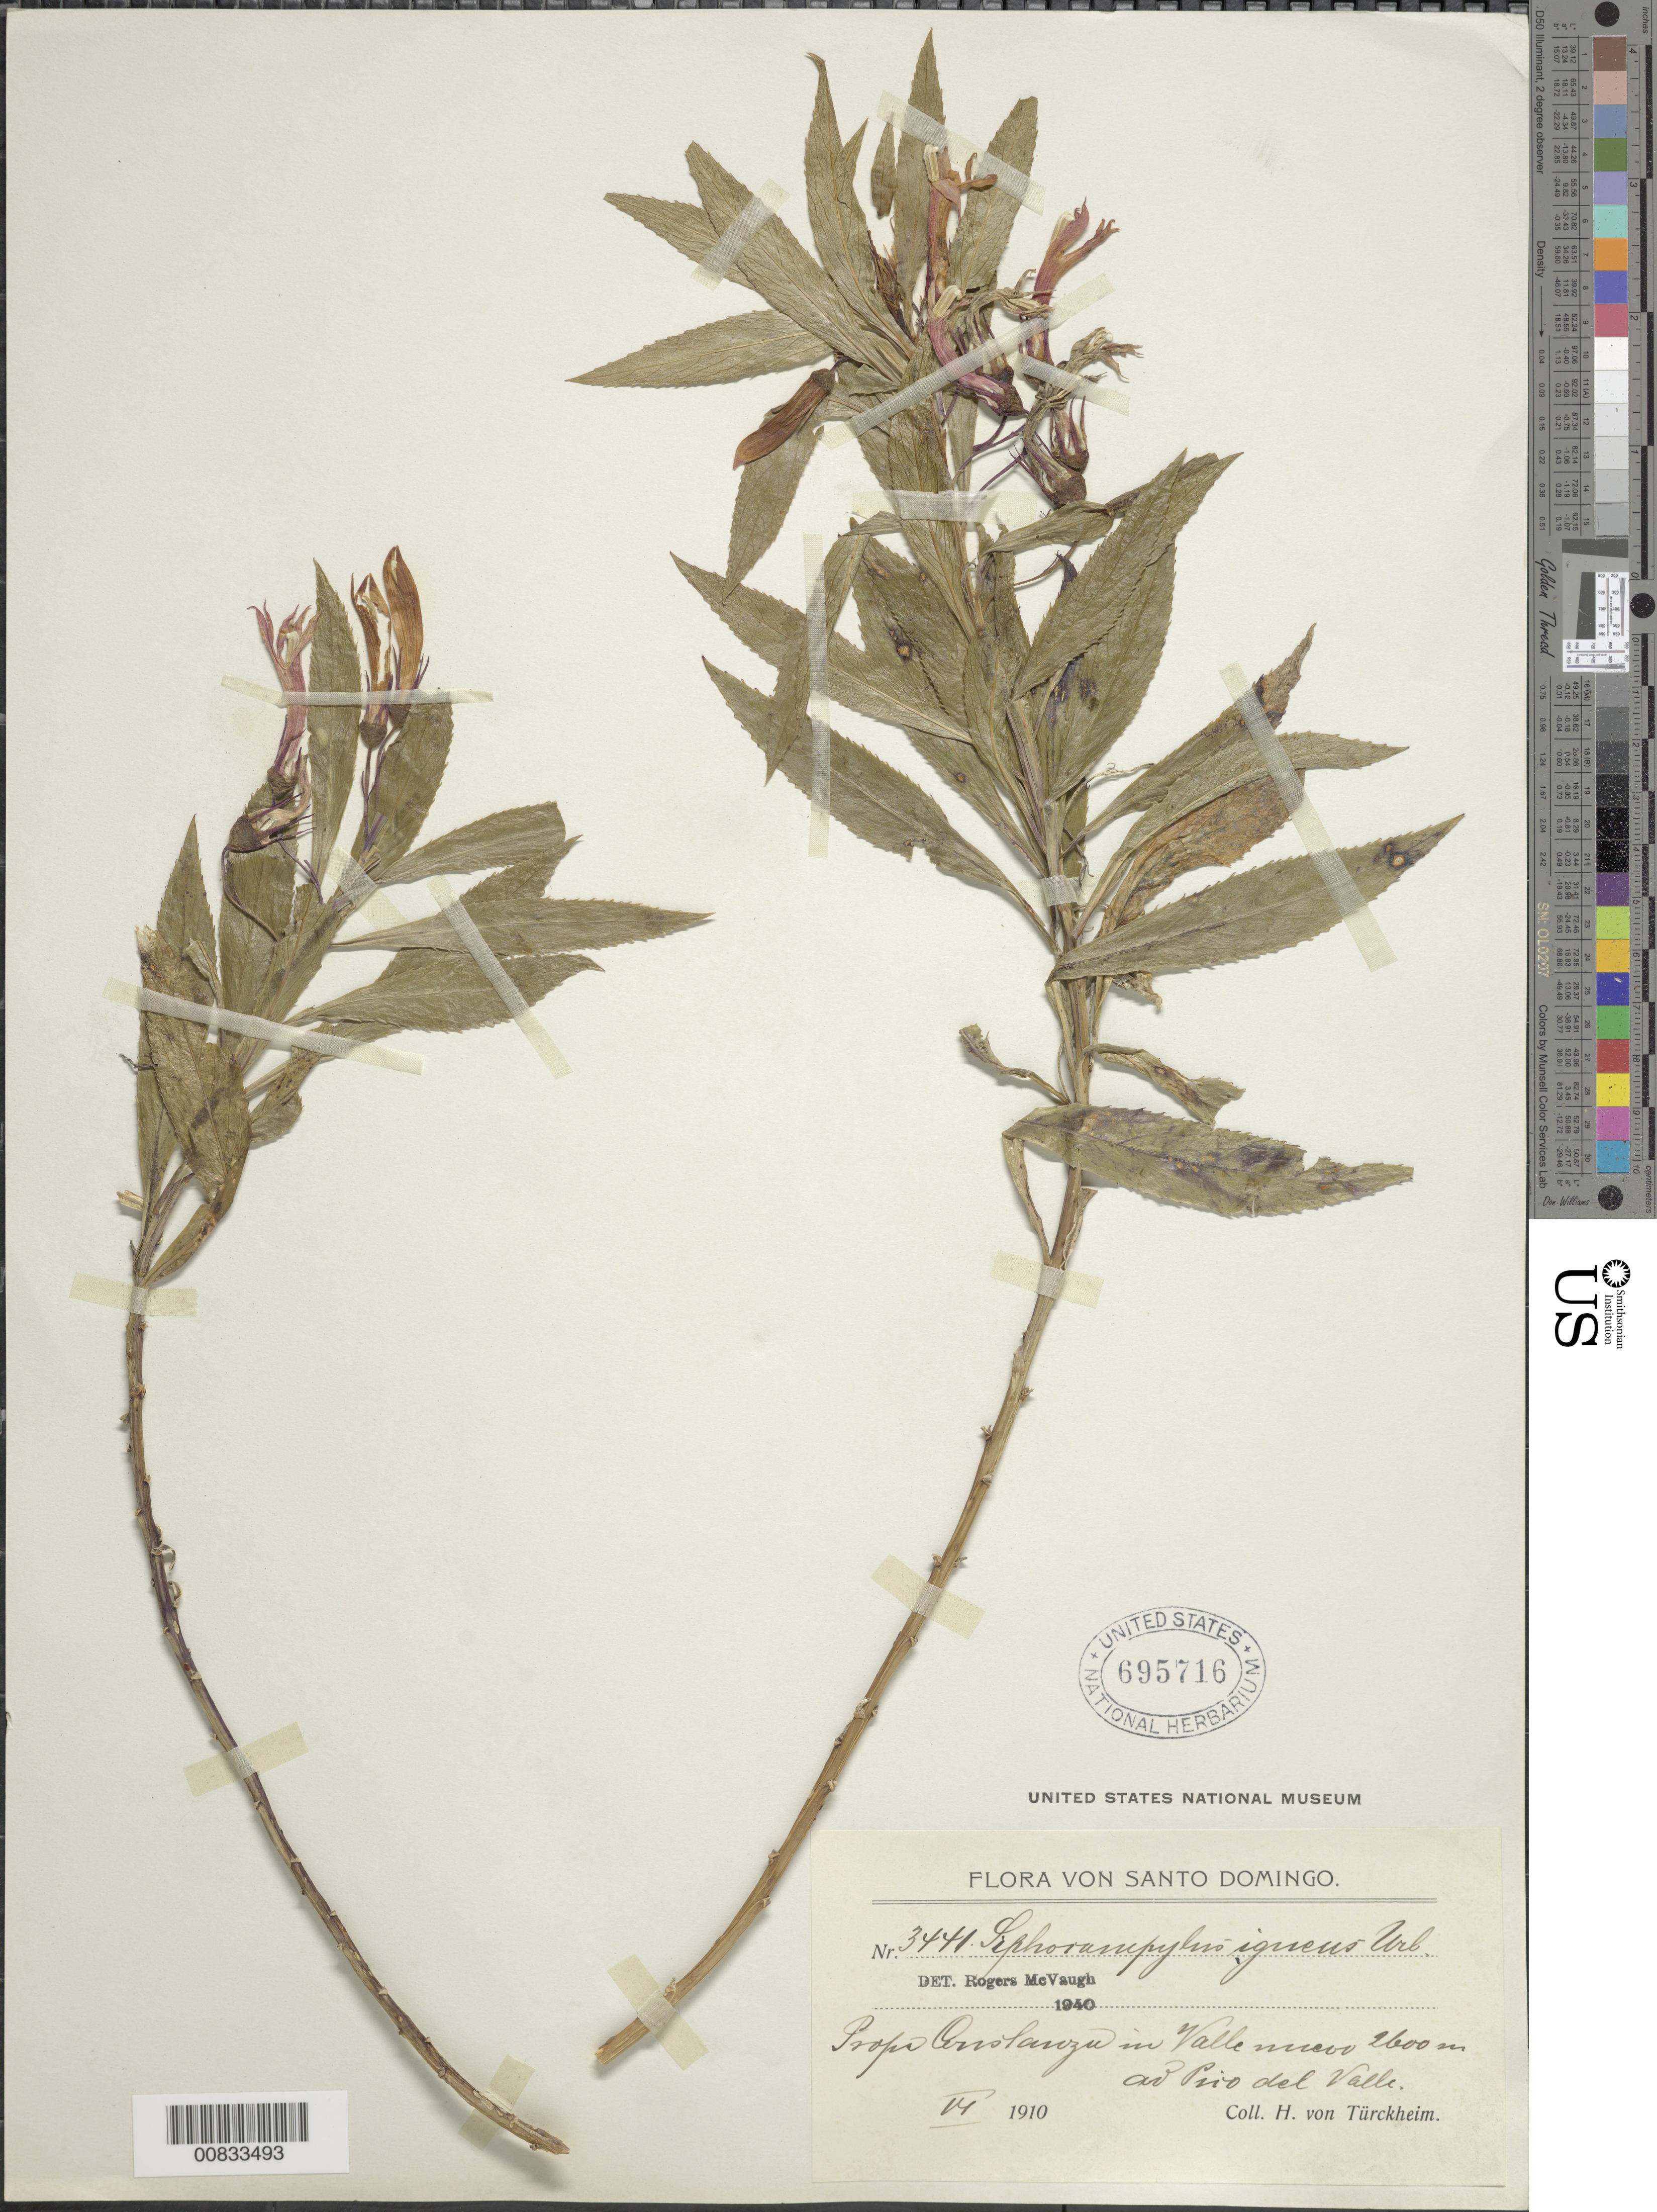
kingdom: Plantae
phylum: Tracheophyta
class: Magnoliopsida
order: Asterales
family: Campanulaceae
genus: Siphocampylus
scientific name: Siphocampylus igneus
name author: Urb.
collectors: H. von Türckheim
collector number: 3441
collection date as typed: Jun 1910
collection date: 1910-06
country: Dominican Republic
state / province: La Vega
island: Hispaniola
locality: Constanza, Valle Nuevo, Rio del Valle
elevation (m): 2600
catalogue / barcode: US 695716